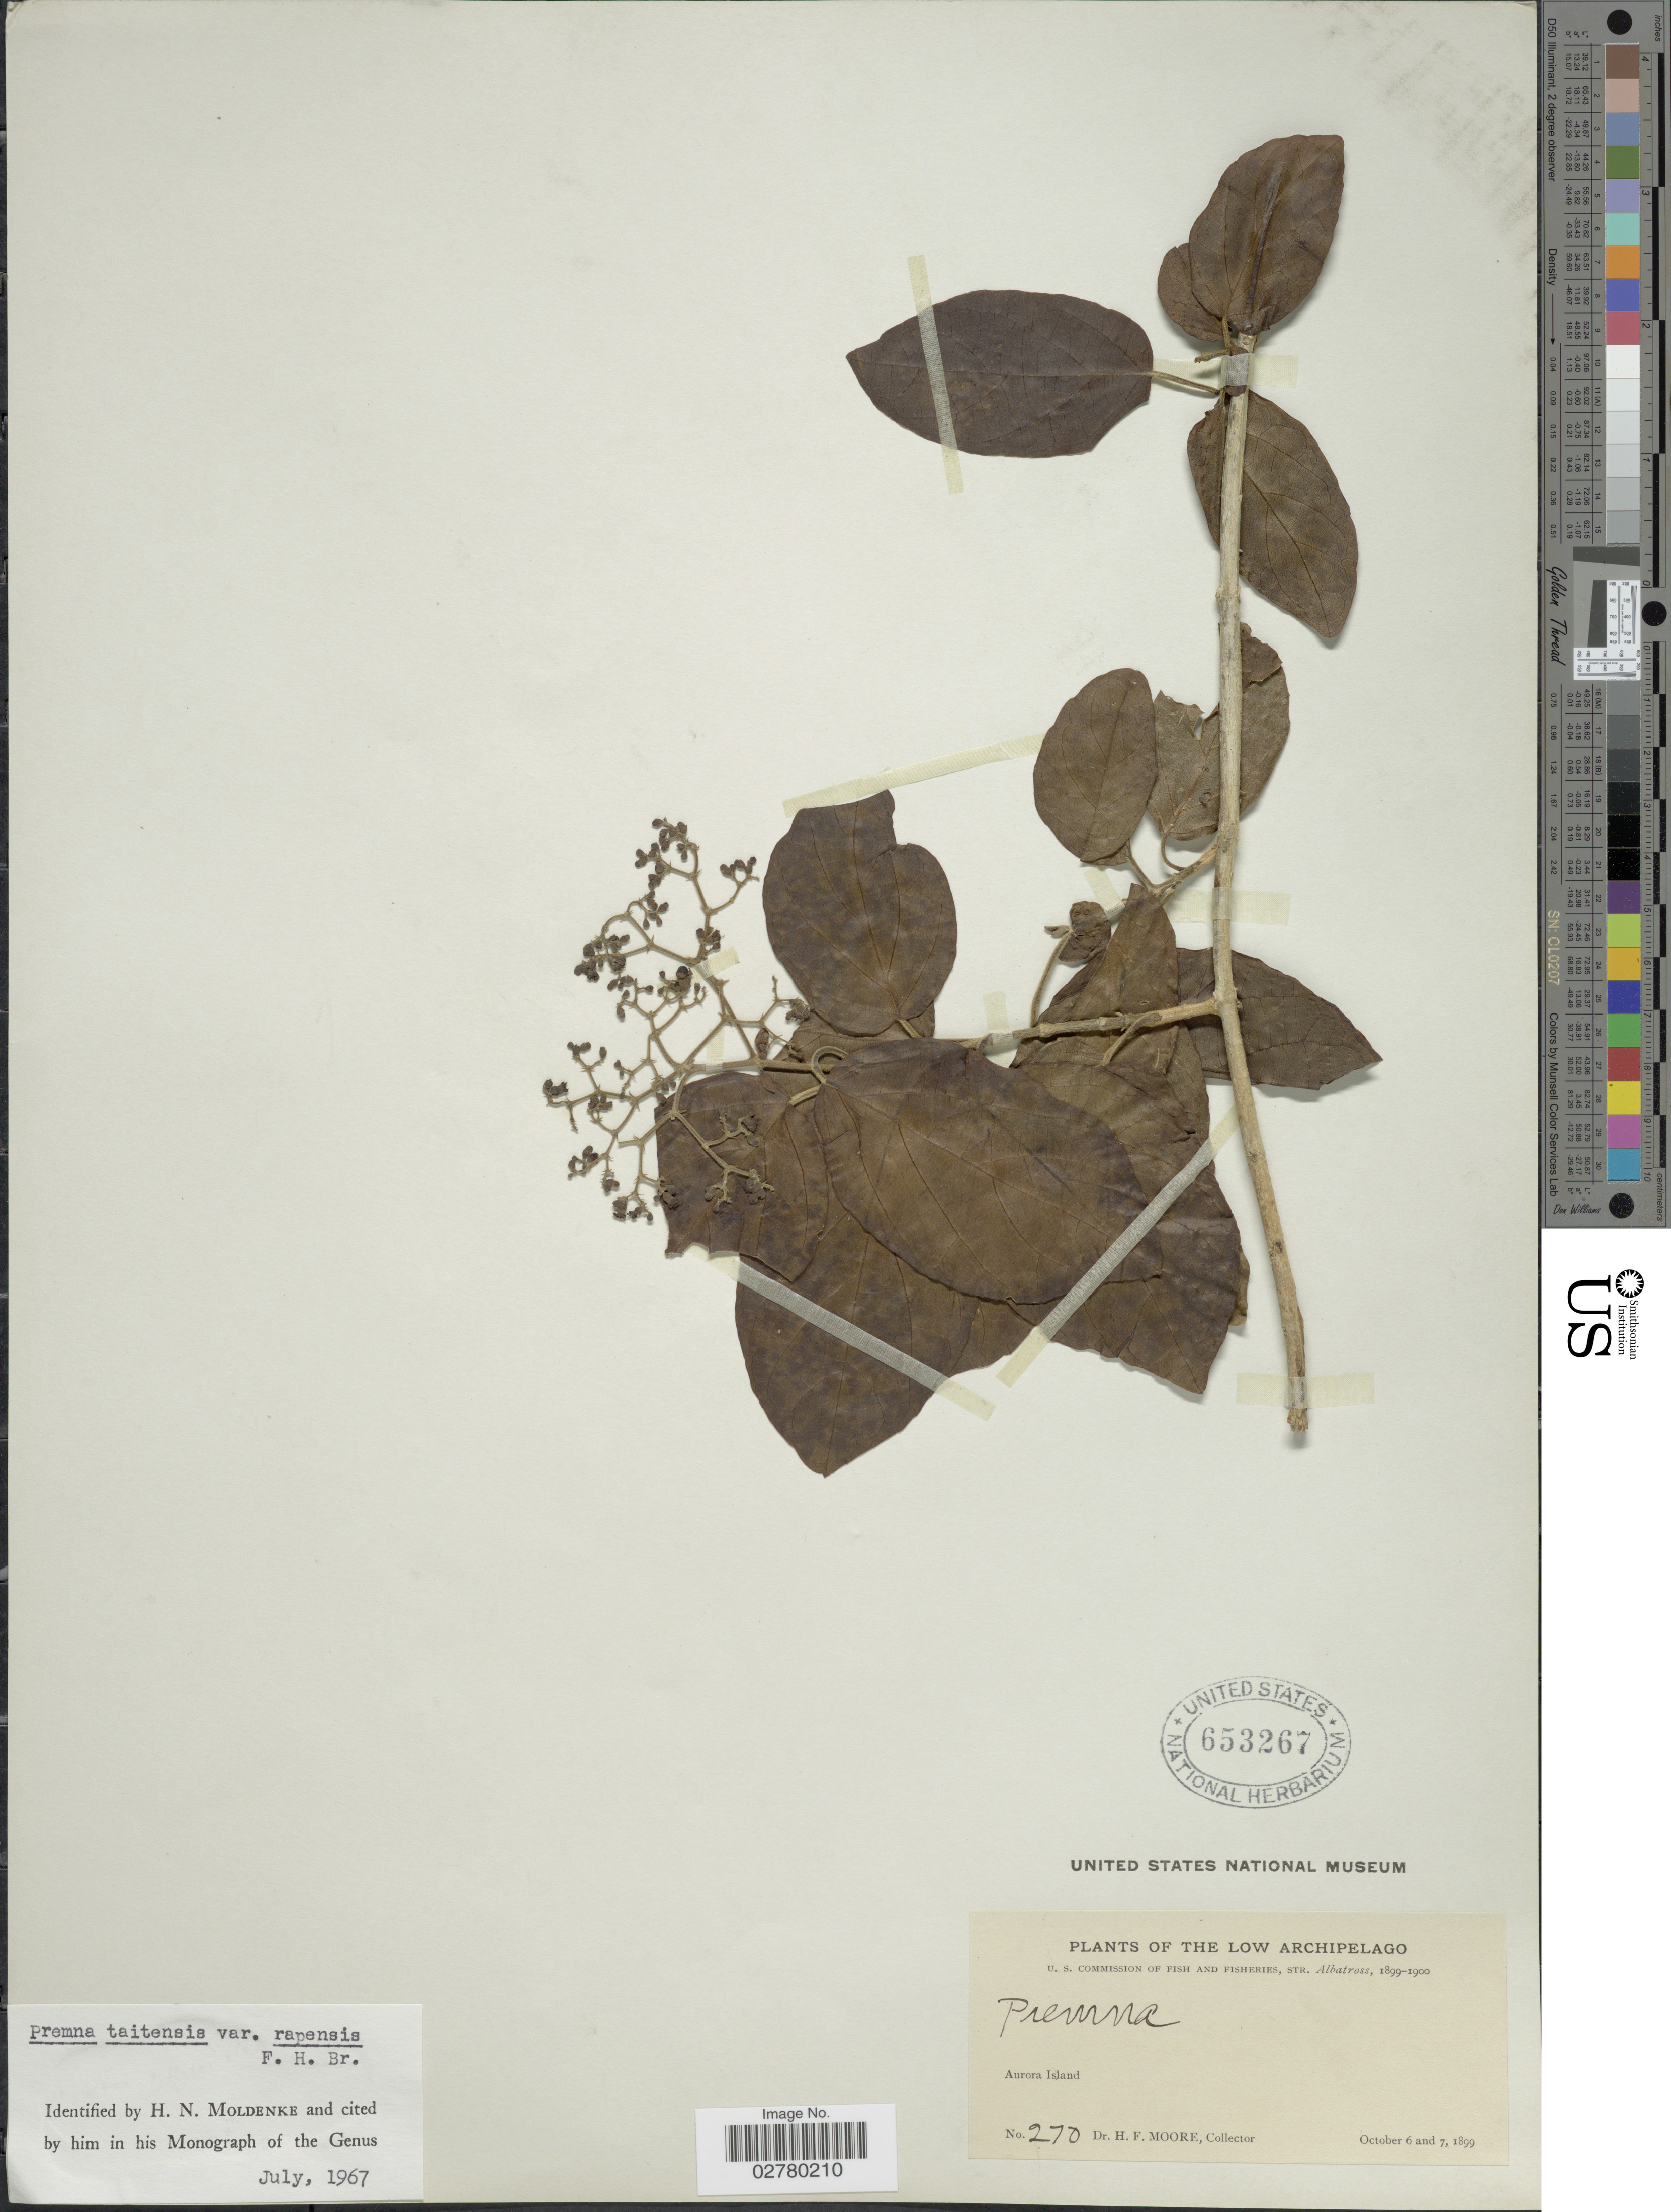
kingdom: Plantae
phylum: Tracheophyta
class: Magnoliopsida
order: Lamiales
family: Lamiaceae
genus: Premna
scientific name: Premna taitensis var. rapensis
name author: F. Br.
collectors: H. F. Moore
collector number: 270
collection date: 1899-10-06/1899-10-07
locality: Low Archipelago, Aurora Island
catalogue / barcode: US 653267